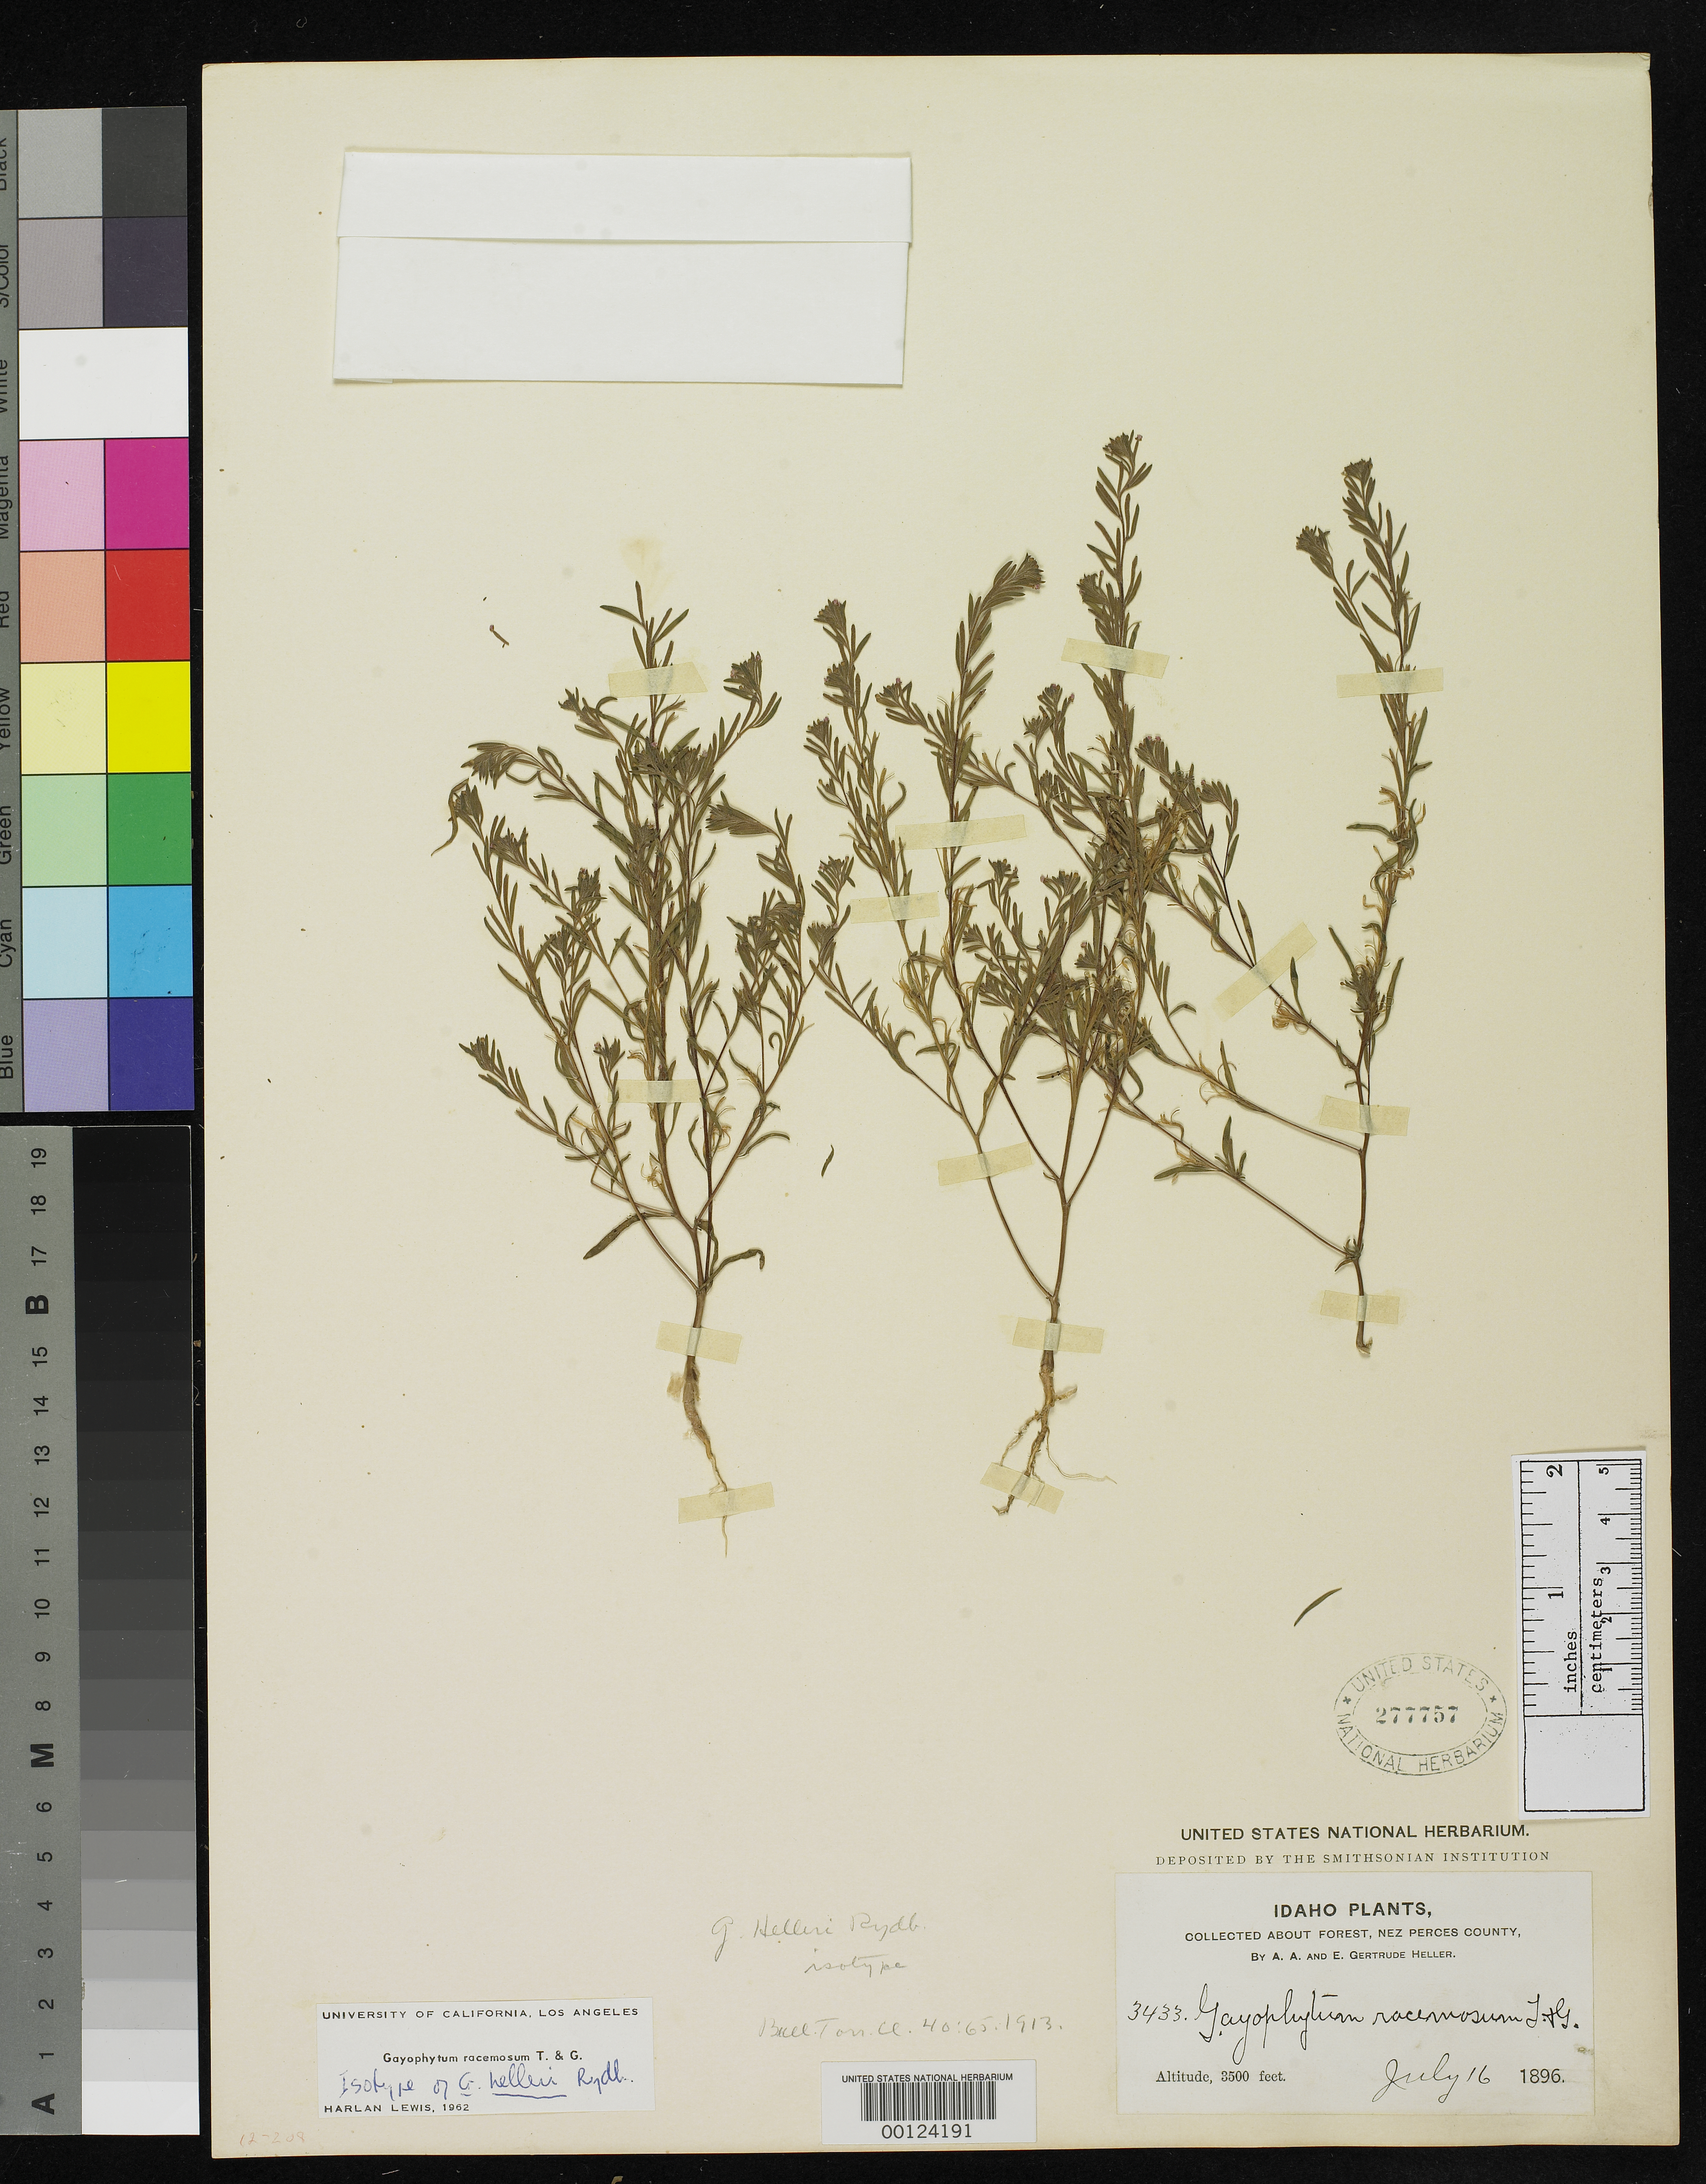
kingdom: Plantae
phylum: Tracheophyta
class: Magnoliopsida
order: Myrtales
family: Onagraceae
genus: Gayophytum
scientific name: Gayophytum helleri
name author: Rydb.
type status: Isotype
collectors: A. A. Heller & E. G. Heller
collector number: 3433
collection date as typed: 16 Jul 1896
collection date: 1896-07-16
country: United States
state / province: Idaho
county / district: Nez Perce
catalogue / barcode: US 277757